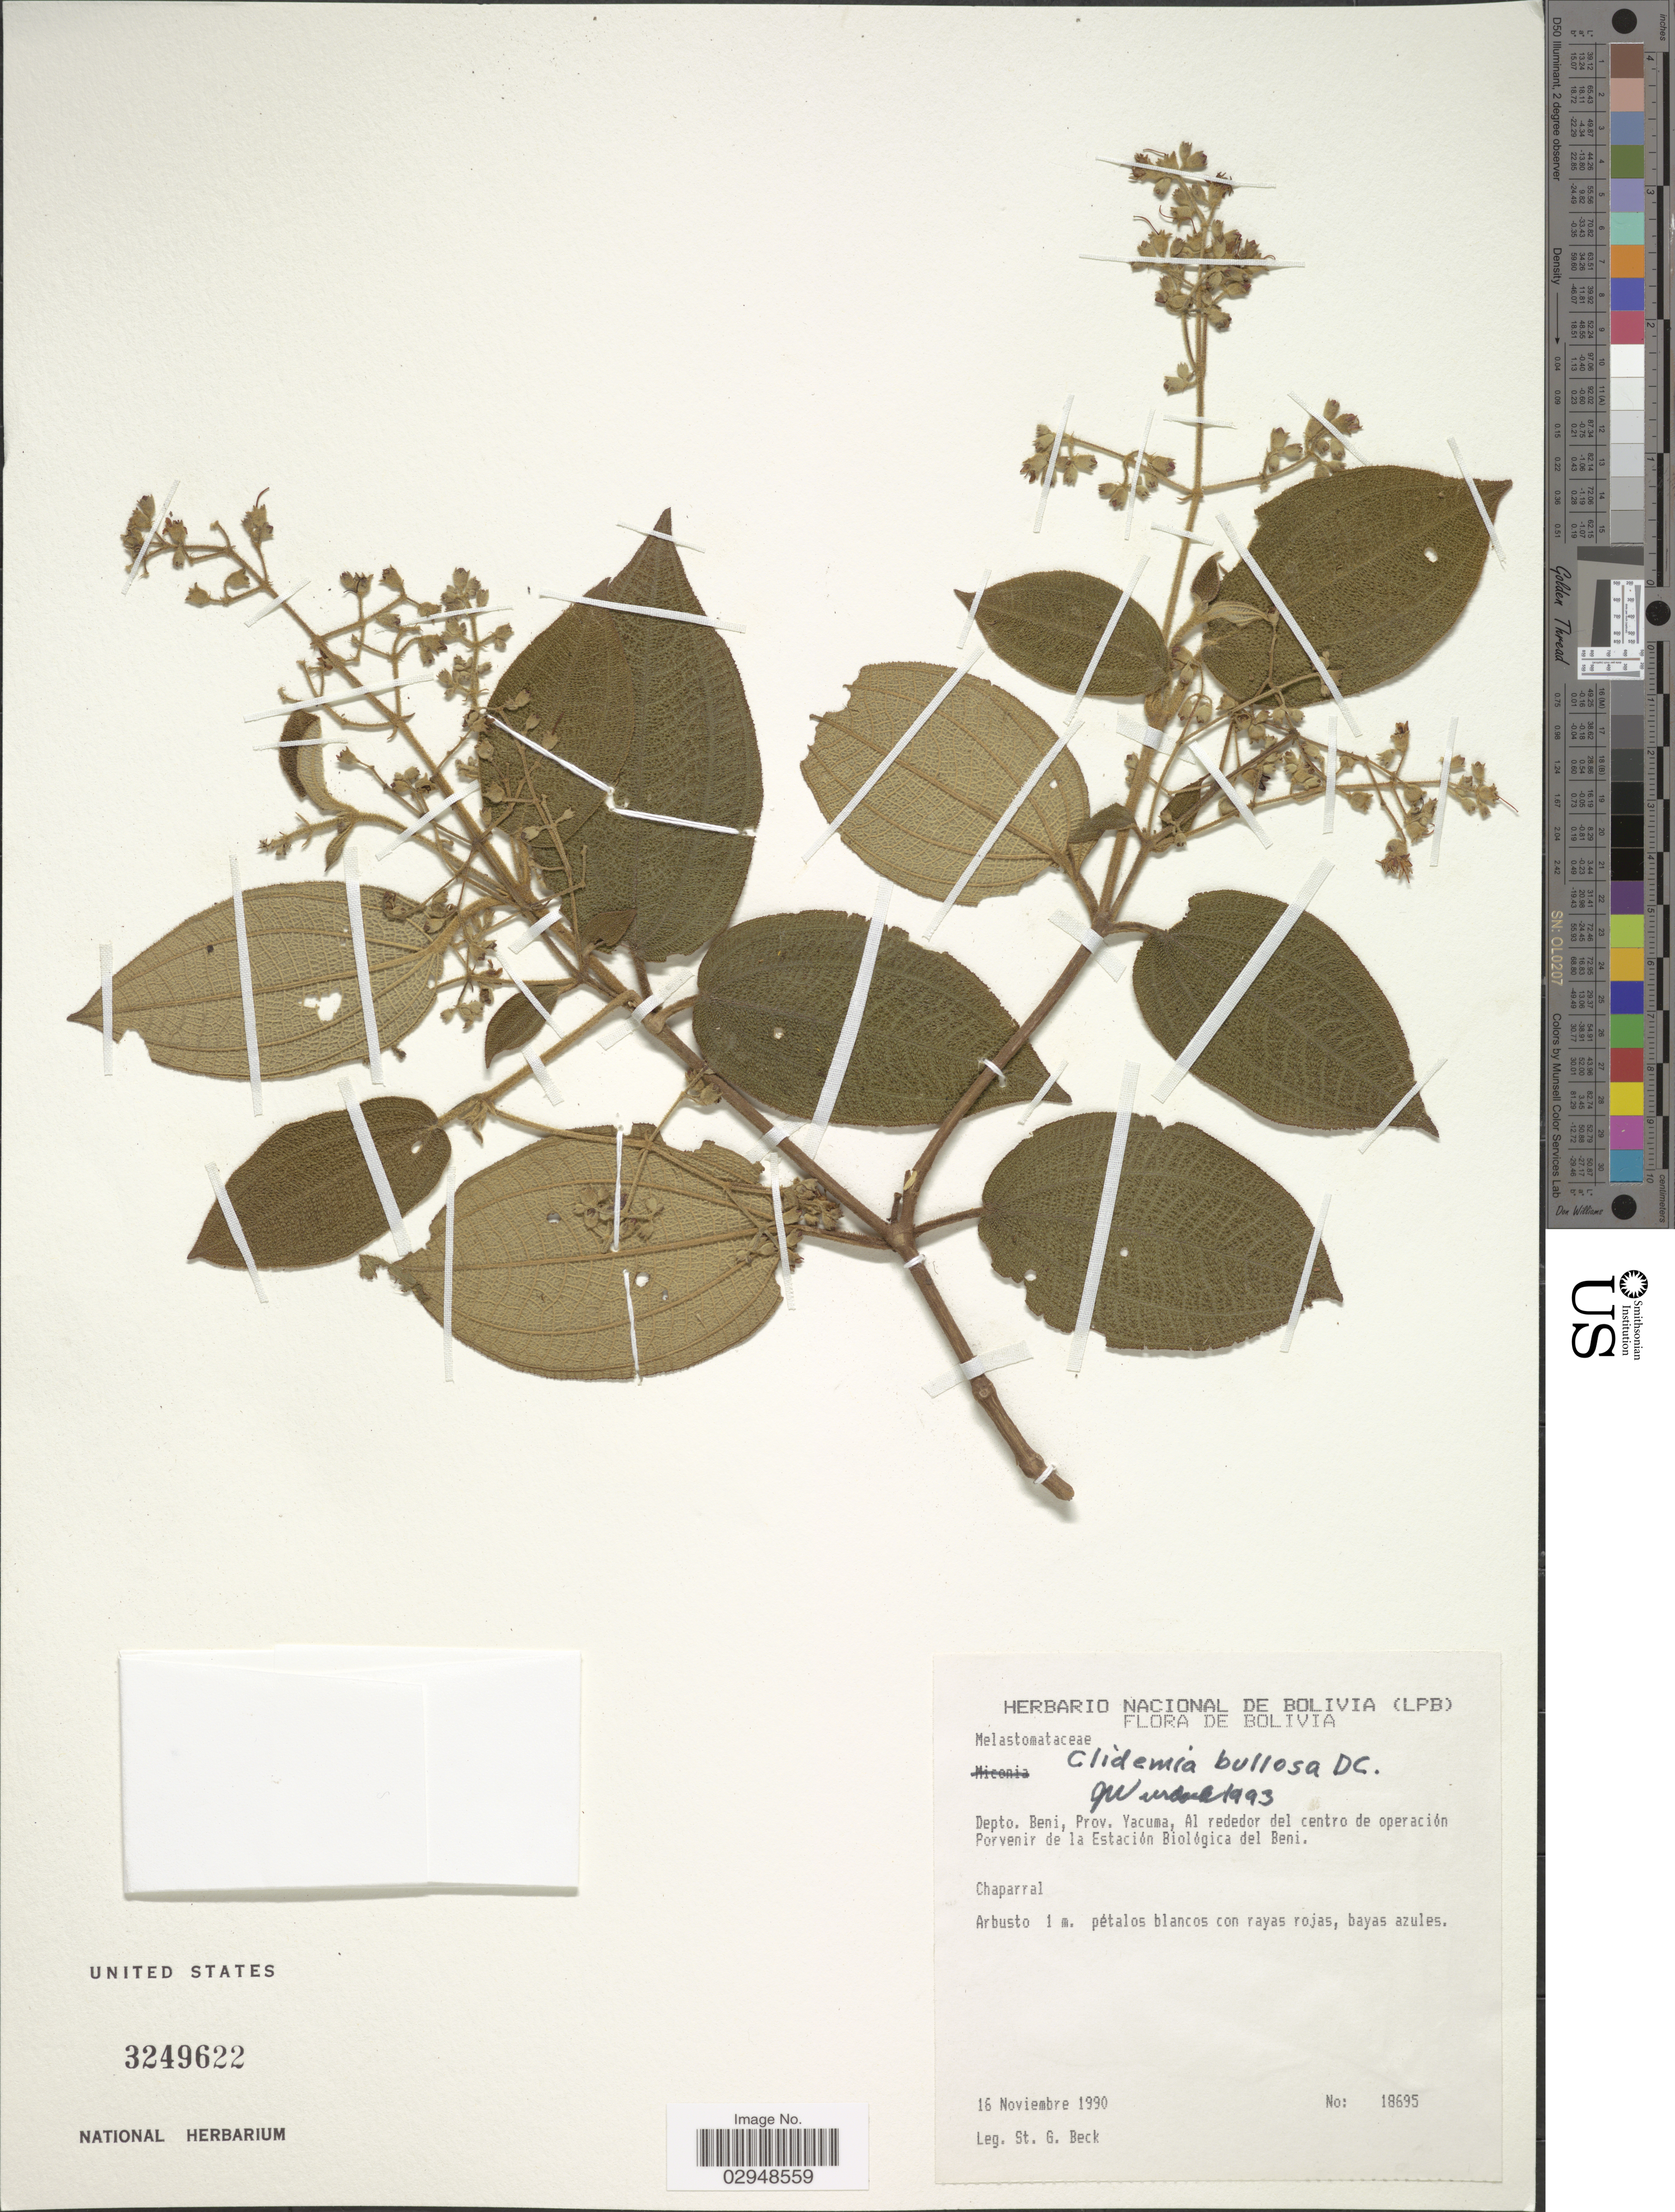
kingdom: Plantae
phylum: Tracheophyta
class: Magnoliopsida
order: Myrtales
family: Melastomataceae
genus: Clidemia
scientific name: Clidemia bullosa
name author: DC.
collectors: S. G. Beck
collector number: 18695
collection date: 1990-11-16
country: Bolivia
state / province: Beni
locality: Depto. Beni, Prov. Yacuma, Al rededor del centro de operación Porvenir de la Estación Biológica del Beni.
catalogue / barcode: US 3249622